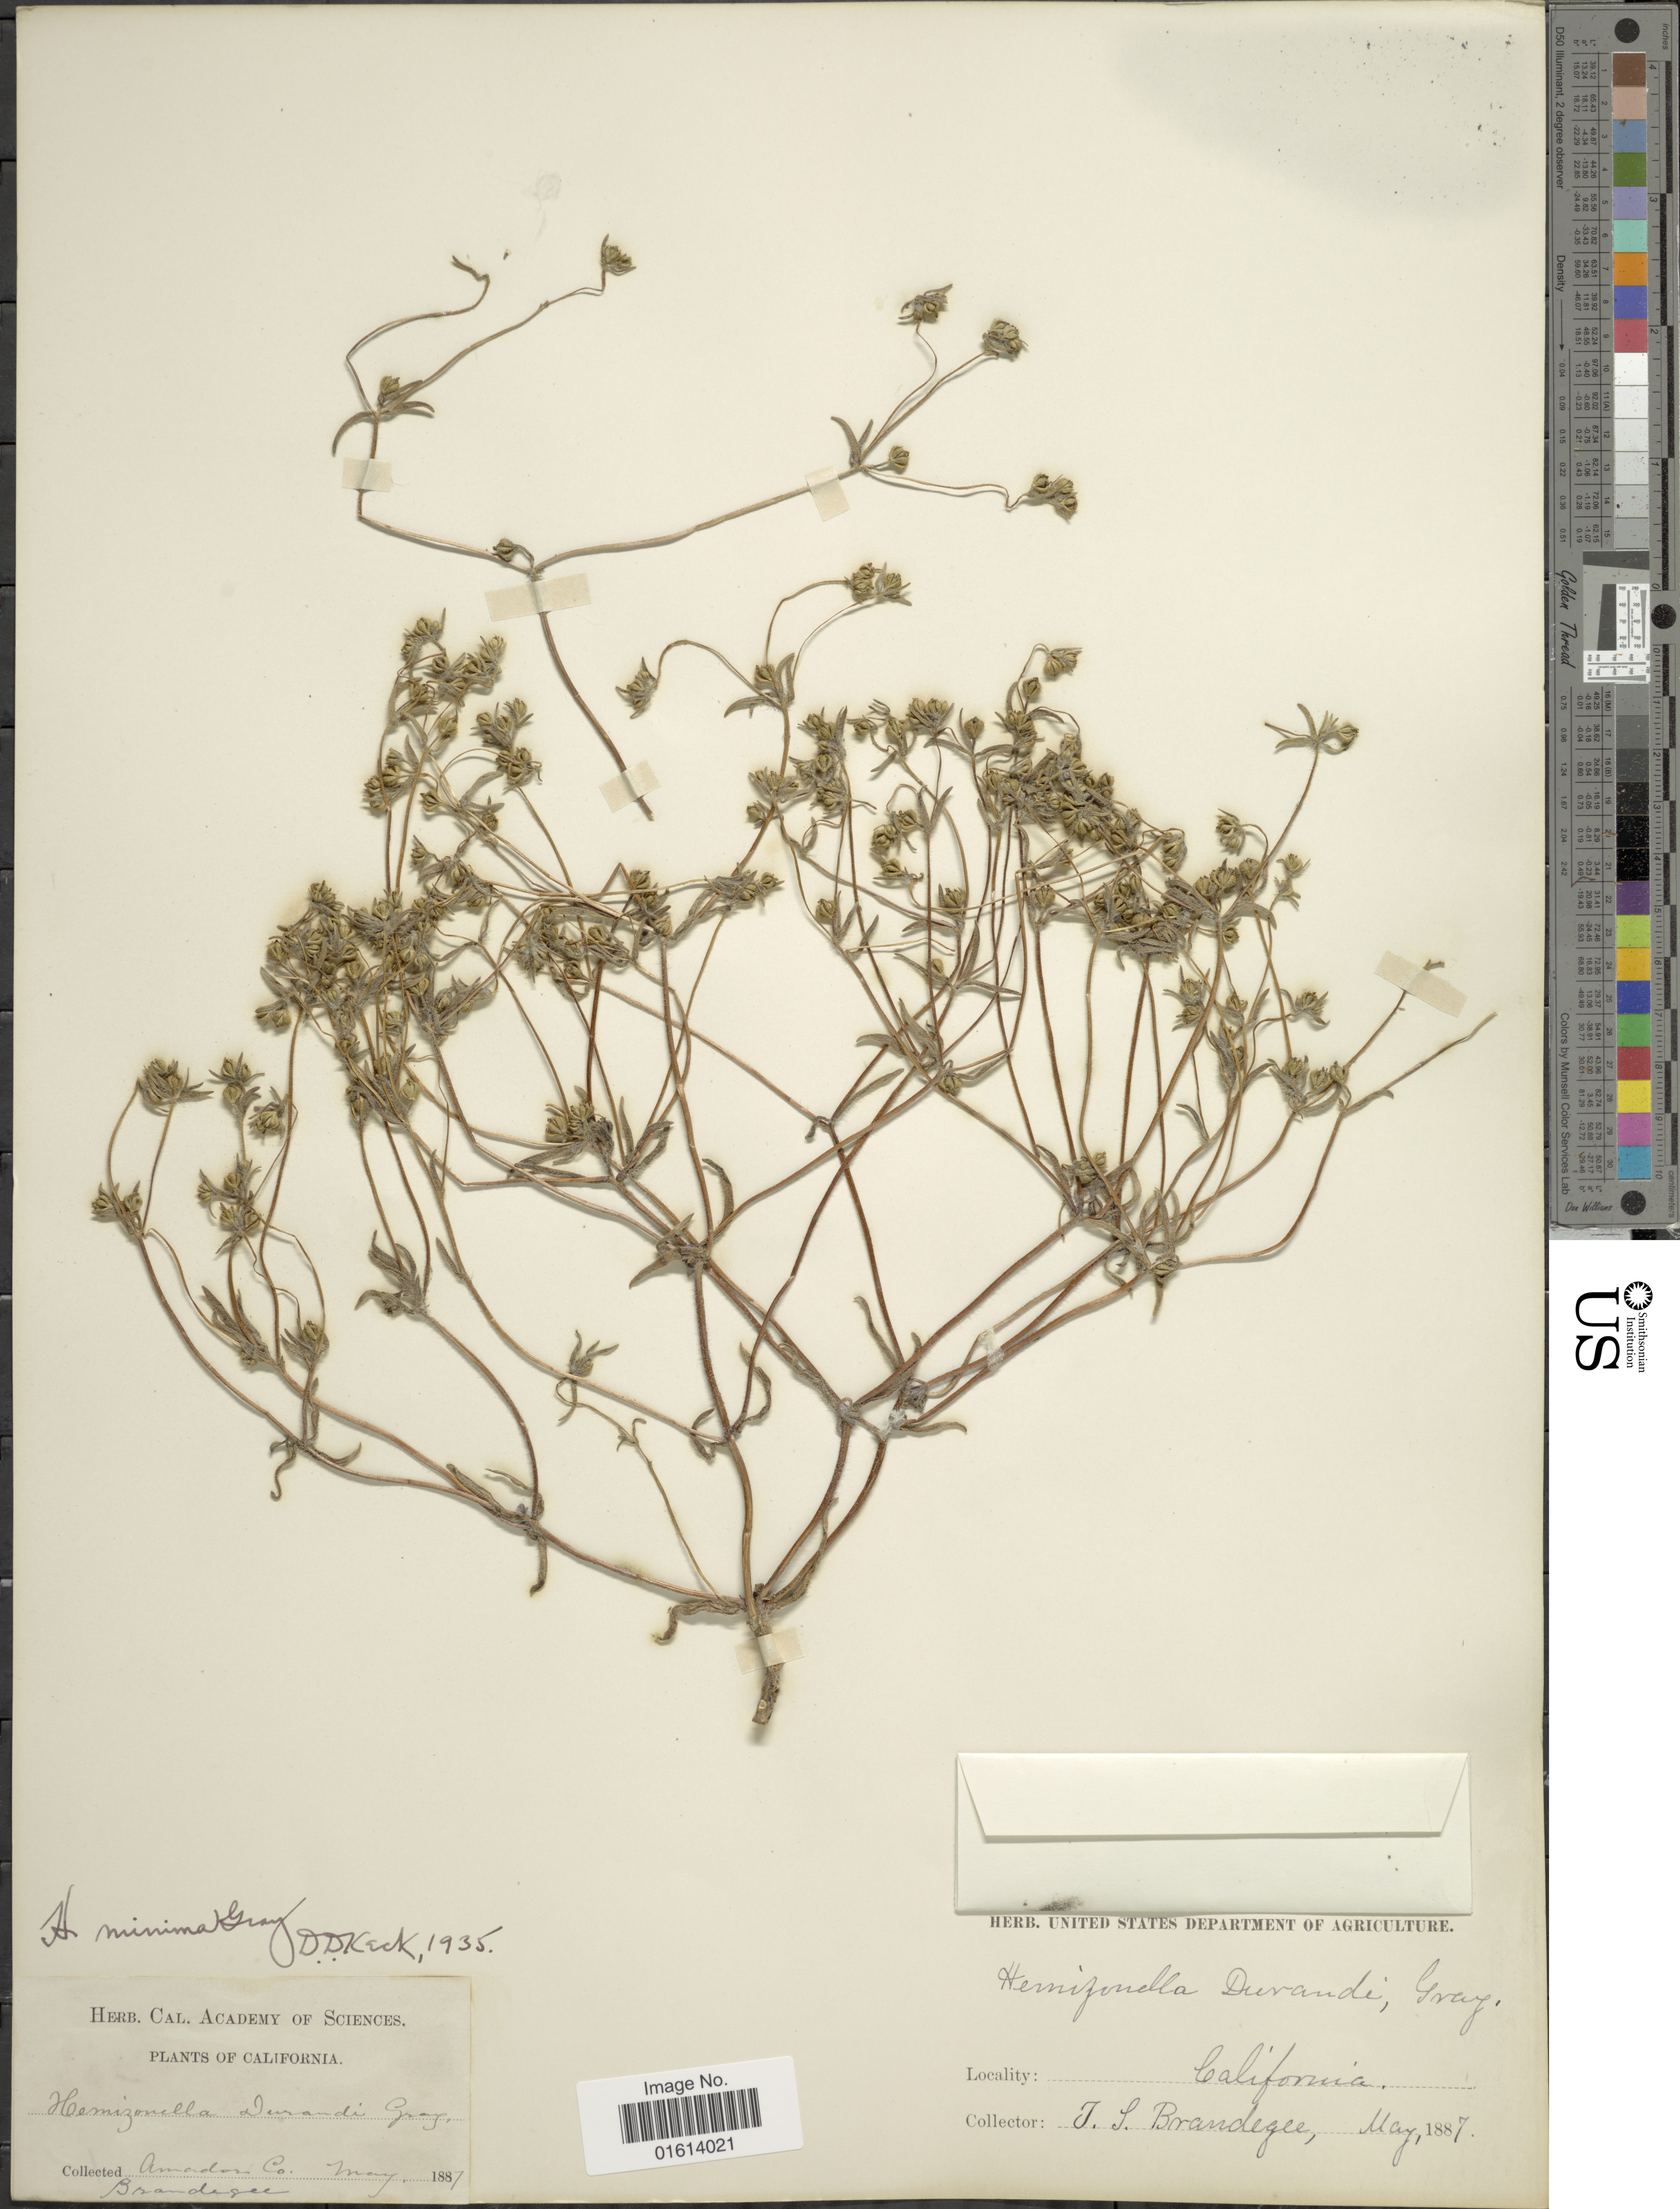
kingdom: Plantae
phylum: Tracheophyta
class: Magnoliopsida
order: Asterales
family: Asteraceae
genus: Hemizonella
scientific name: Hemizonella minima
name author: (A. Gray) A. Gray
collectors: J. S. Brandegee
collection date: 1887-05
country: United States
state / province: California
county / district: Amador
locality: Amador Co.